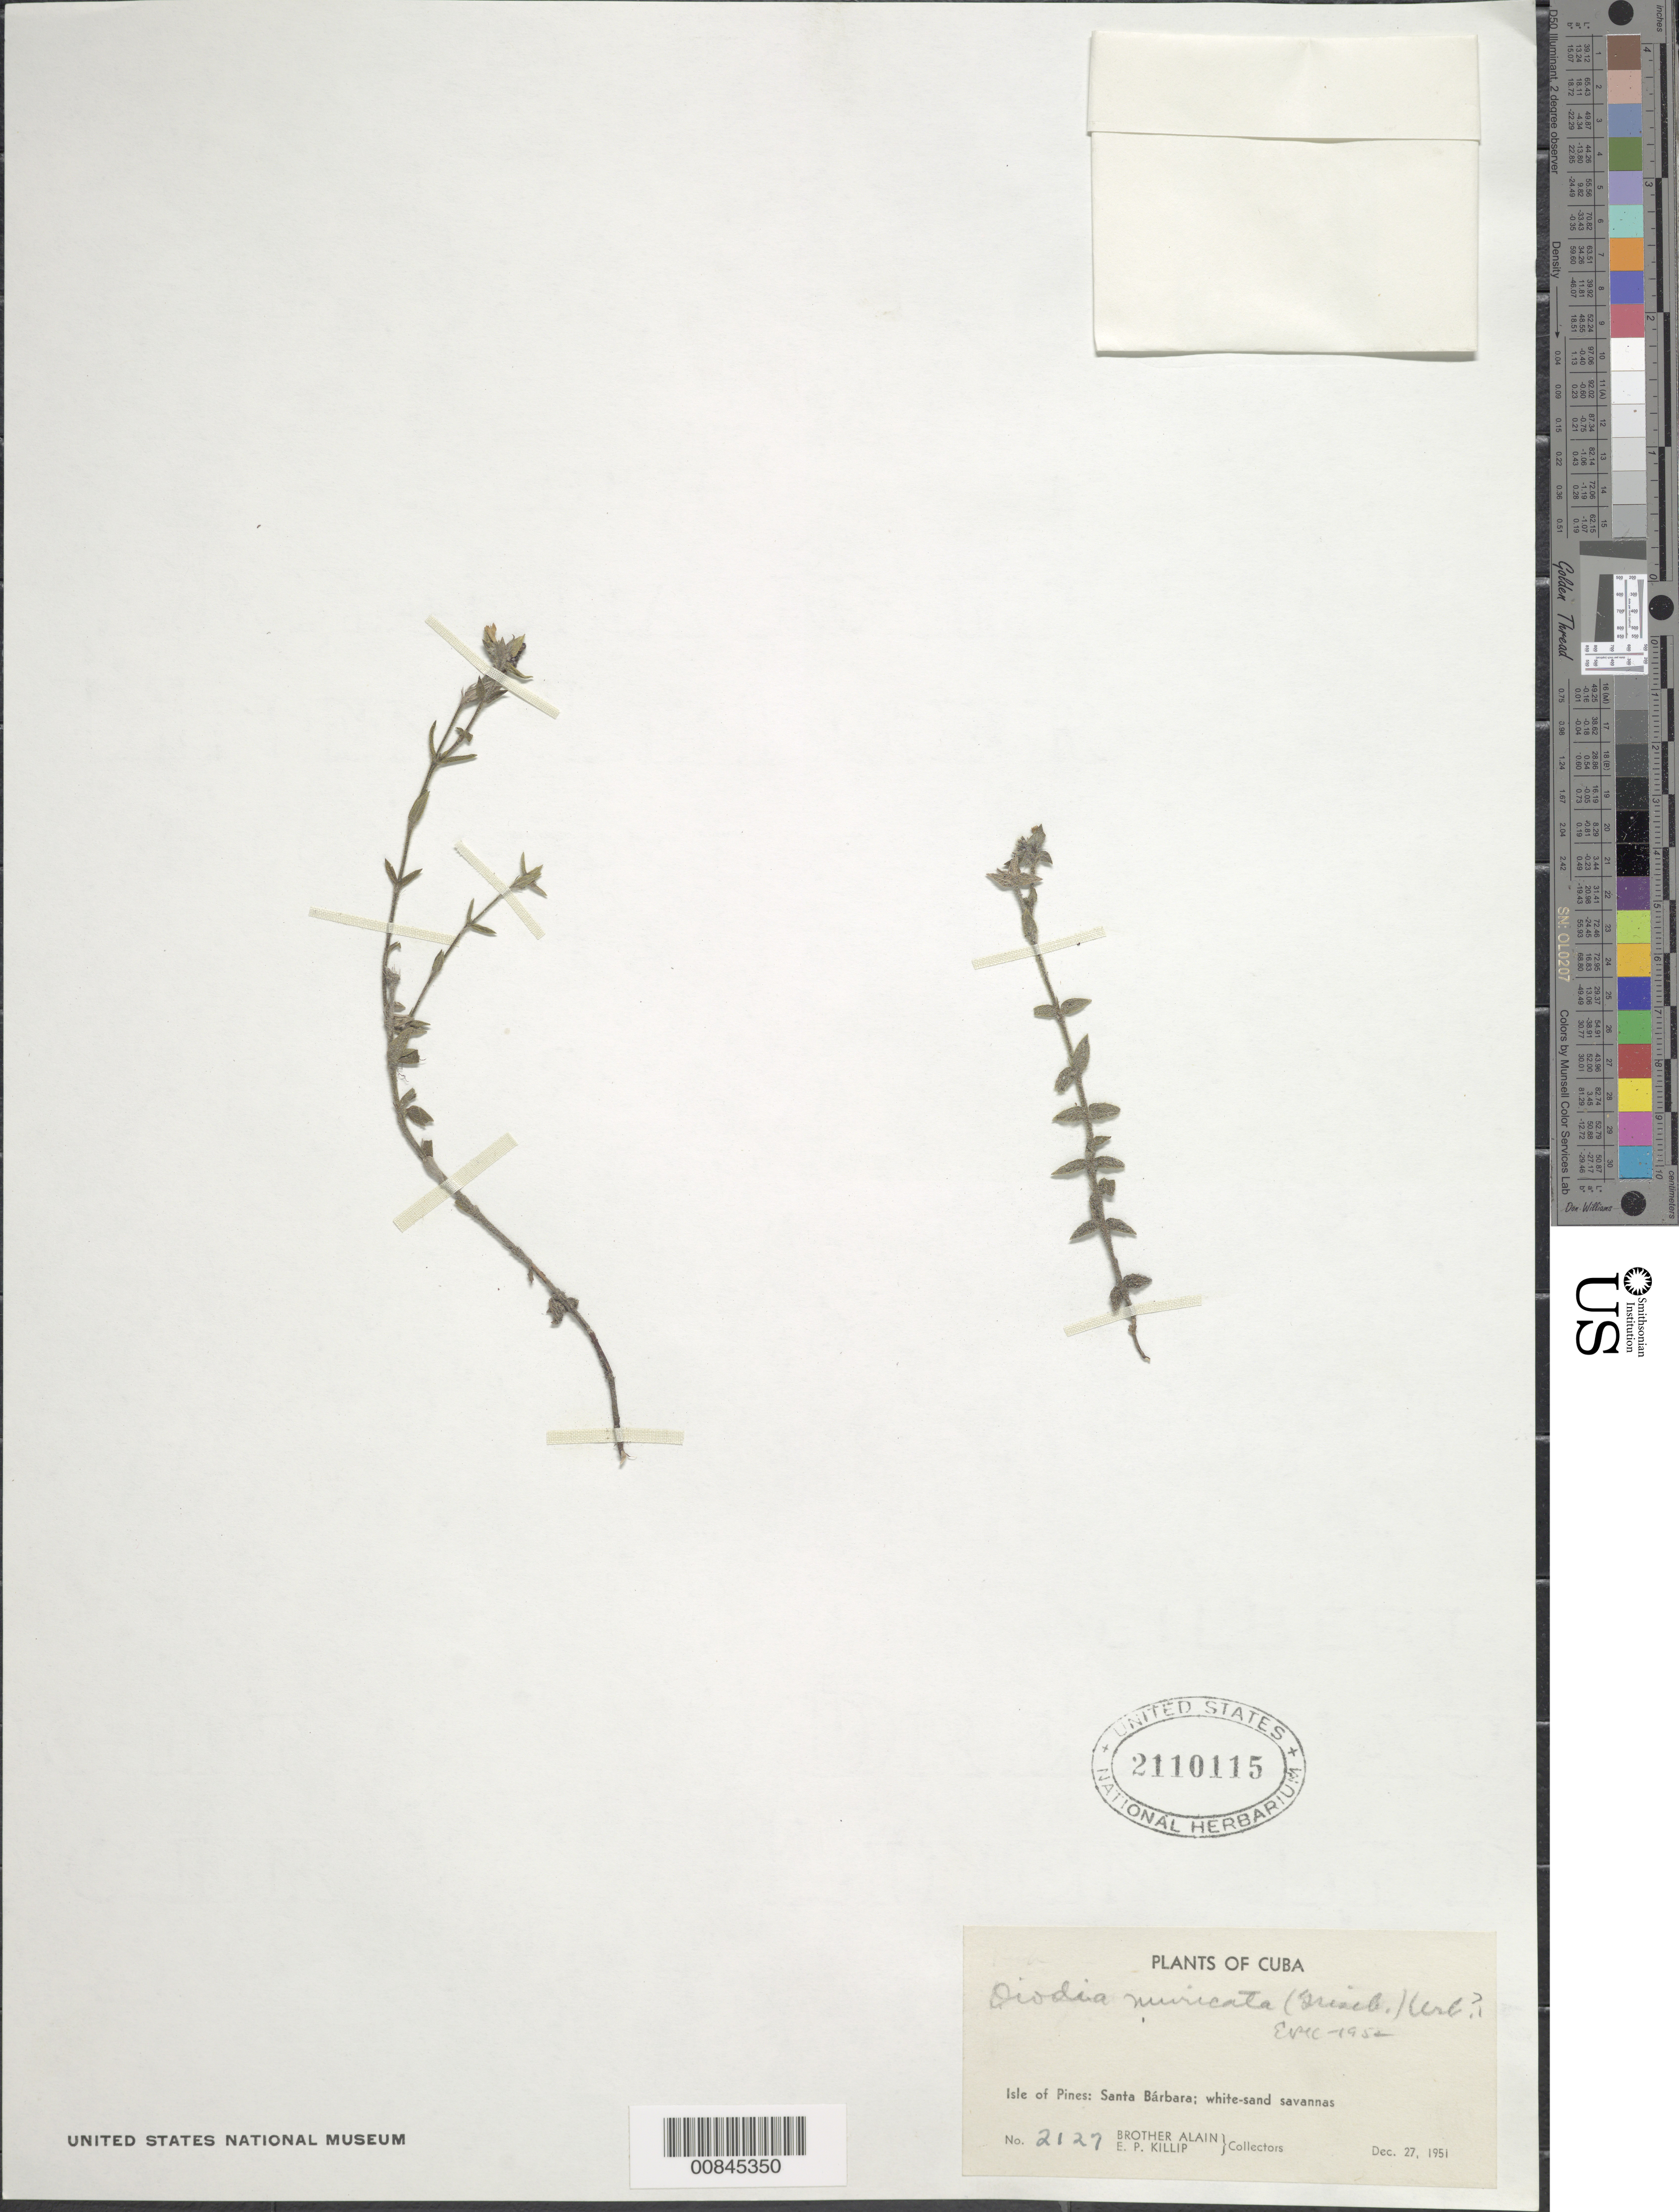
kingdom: Plantae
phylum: Tracheophyta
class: Magnoliopsida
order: Gentianales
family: Rubiaceae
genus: Richardia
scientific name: Richardia arenicola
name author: (Britton & P. Wilson) W.H. Lewis & R.L. Oliv.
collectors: A. H. Liogier & E. P. Killip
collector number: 2127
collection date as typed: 27 Dec 1951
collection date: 1951-12-27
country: Cuba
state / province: Isla de La Juventud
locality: Santa Barbara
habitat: White sand savannas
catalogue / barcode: US 2110115